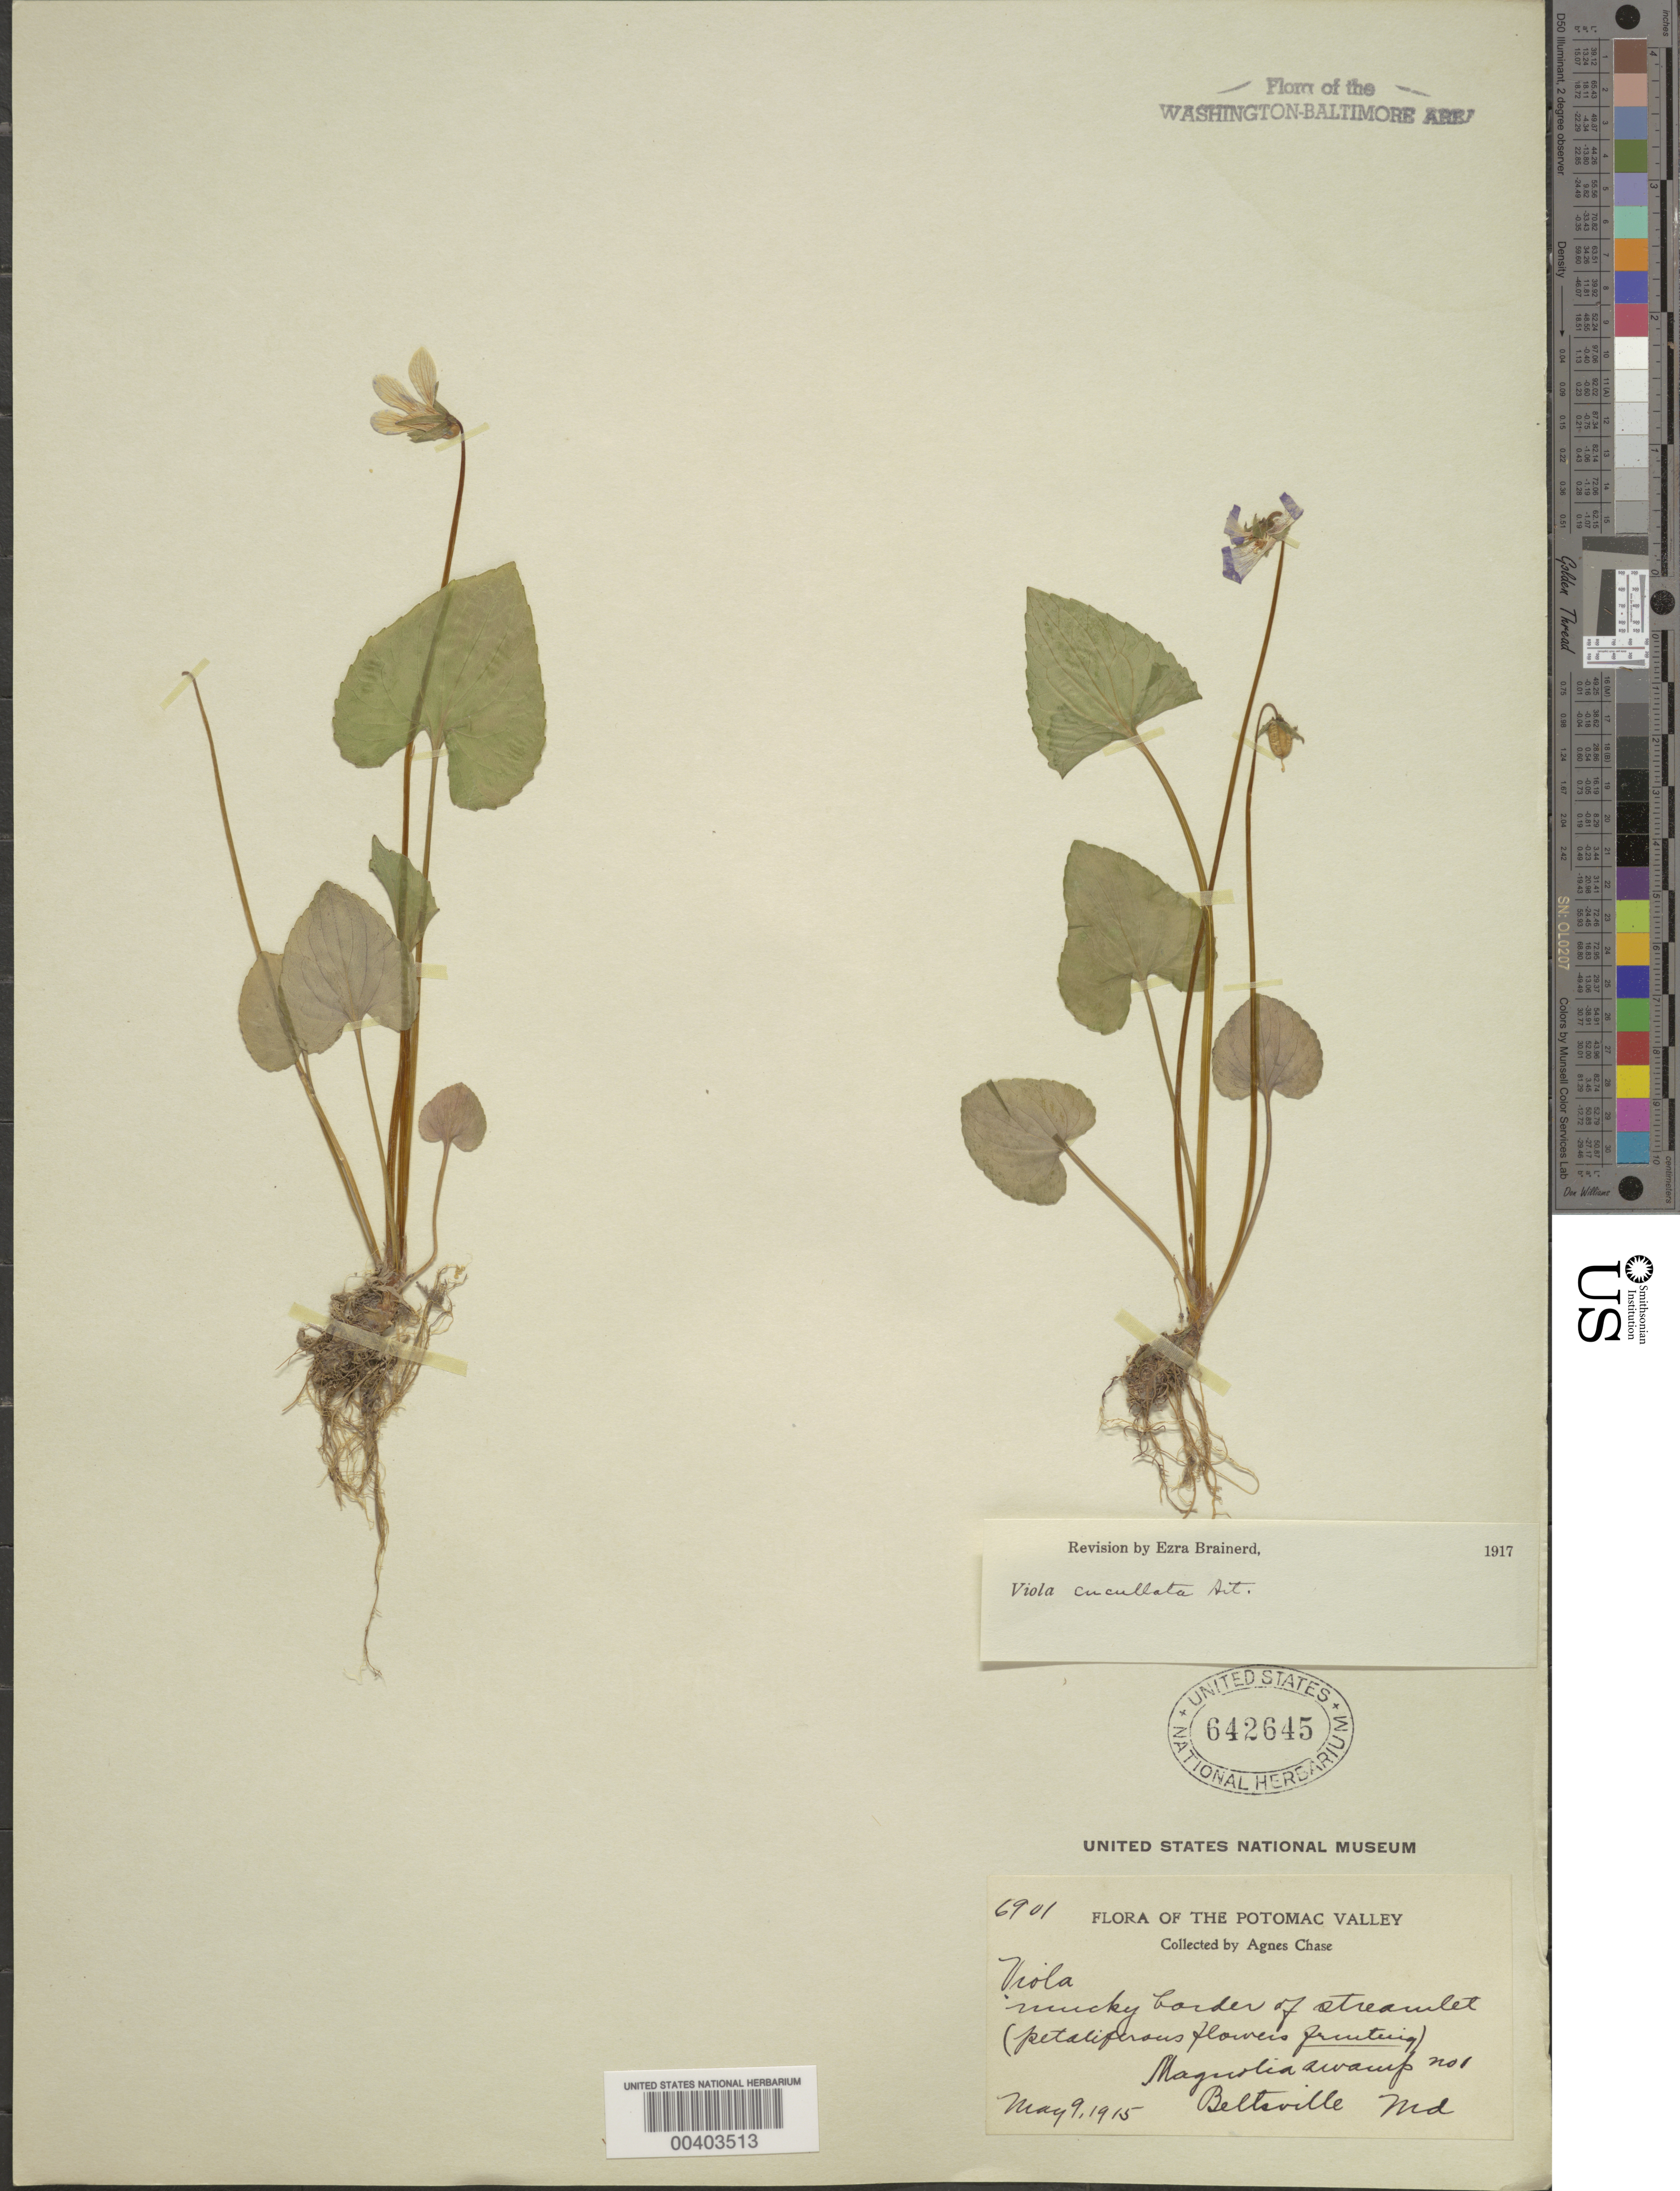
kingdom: Plantae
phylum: Tracheophyta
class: Magnoliopsida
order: Malpighiales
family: Violaceae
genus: Viola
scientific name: Viola cucullata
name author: Aiton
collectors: A. Chase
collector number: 6901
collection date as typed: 09 May 1915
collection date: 1915-05-09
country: United States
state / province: Maryland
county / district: Prince George's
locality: Magnolia swamp, Beltsville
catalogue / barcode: US 642645